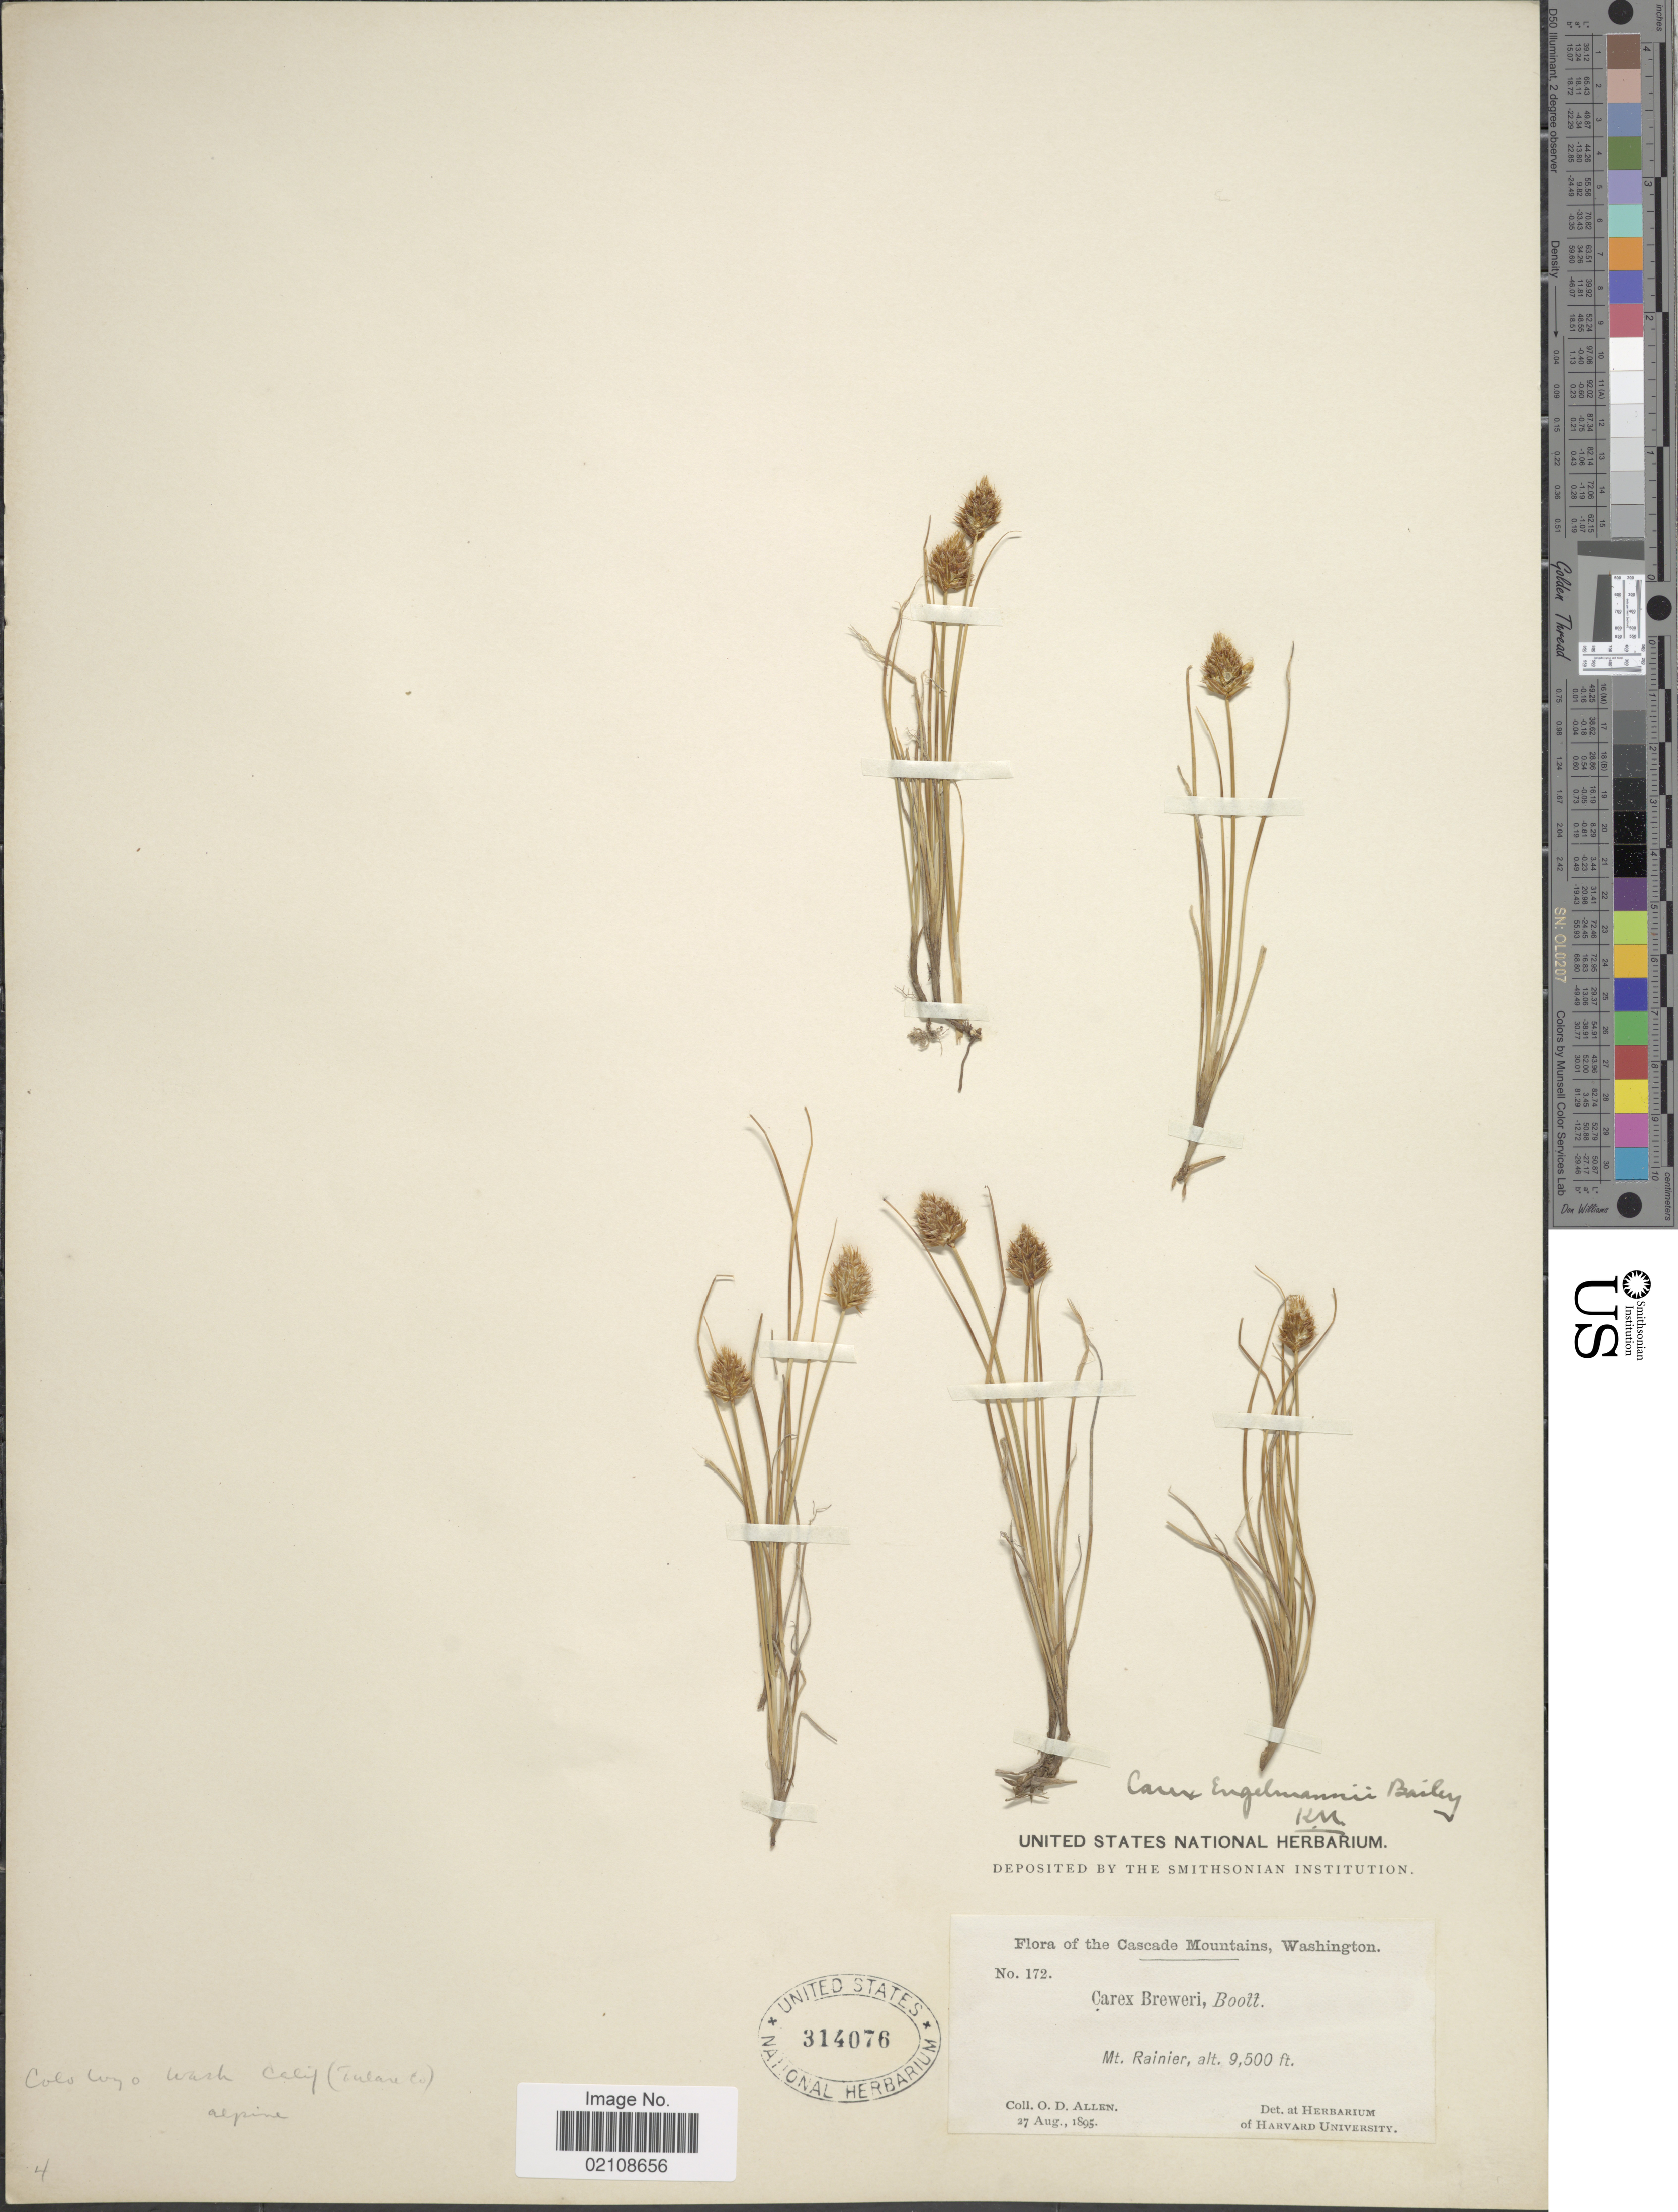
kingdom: Plantae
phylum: Tracheophyta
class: Liliopsida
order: Poales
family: Cyperaceae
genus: Carex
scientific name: Carex engelmannii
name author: L.H. Bailey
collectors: O. D. Allen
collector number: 172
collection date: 1895-08-27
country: United States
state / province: Washington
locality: Cascade Mountains, Mt. Rainier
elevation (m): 2896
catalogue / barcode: US 314076